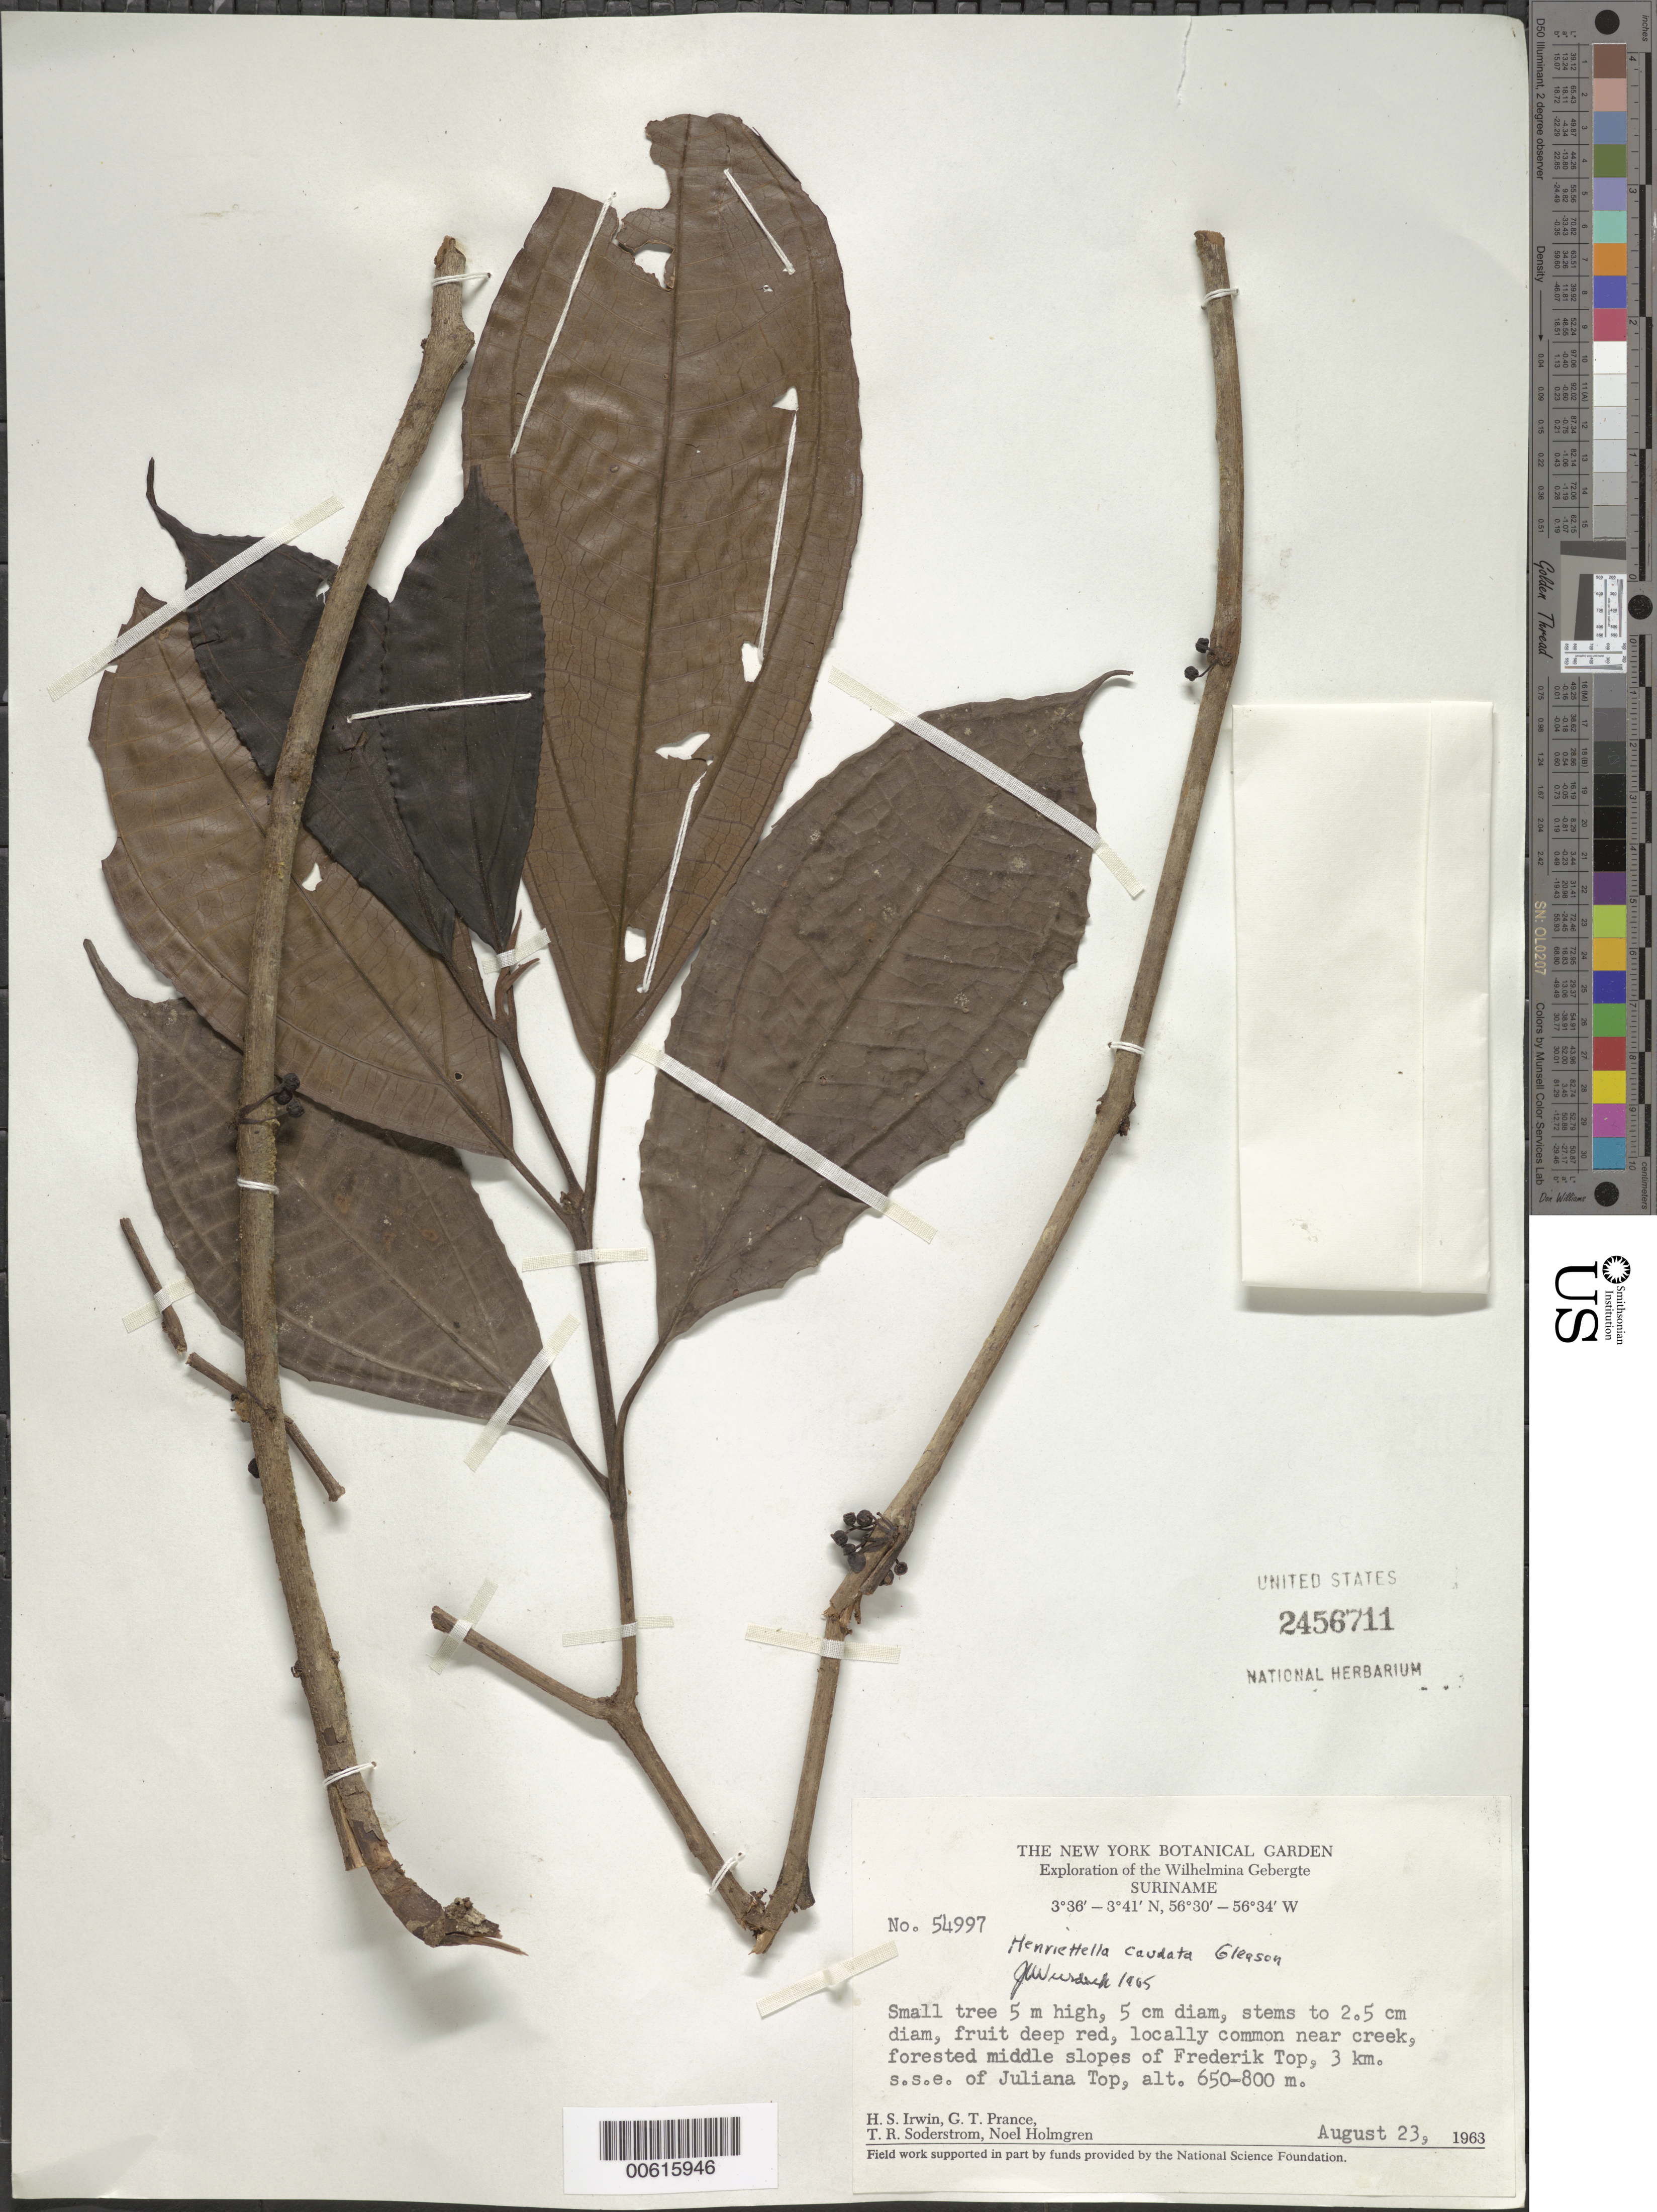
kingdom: Plantae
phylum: Tracheophyta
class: Magnoliopsida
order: Myrtales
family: Melastomataceae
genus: Henriettea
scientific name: Henriettea caudata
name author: (Gleason) Penneys et al.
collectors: H. Irwin, G. T. Prance, T. R. Soderstrom & N. H. Holmgren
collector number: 54997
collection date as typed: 23-Aug-63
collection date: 1963-08-23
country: Suriname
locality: Frederik Top, 3 km SSE of Juliana Top, Wilhelmina Gebergte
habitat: Near creek, forested middle slopes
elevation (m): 650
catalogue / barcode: US 2456711